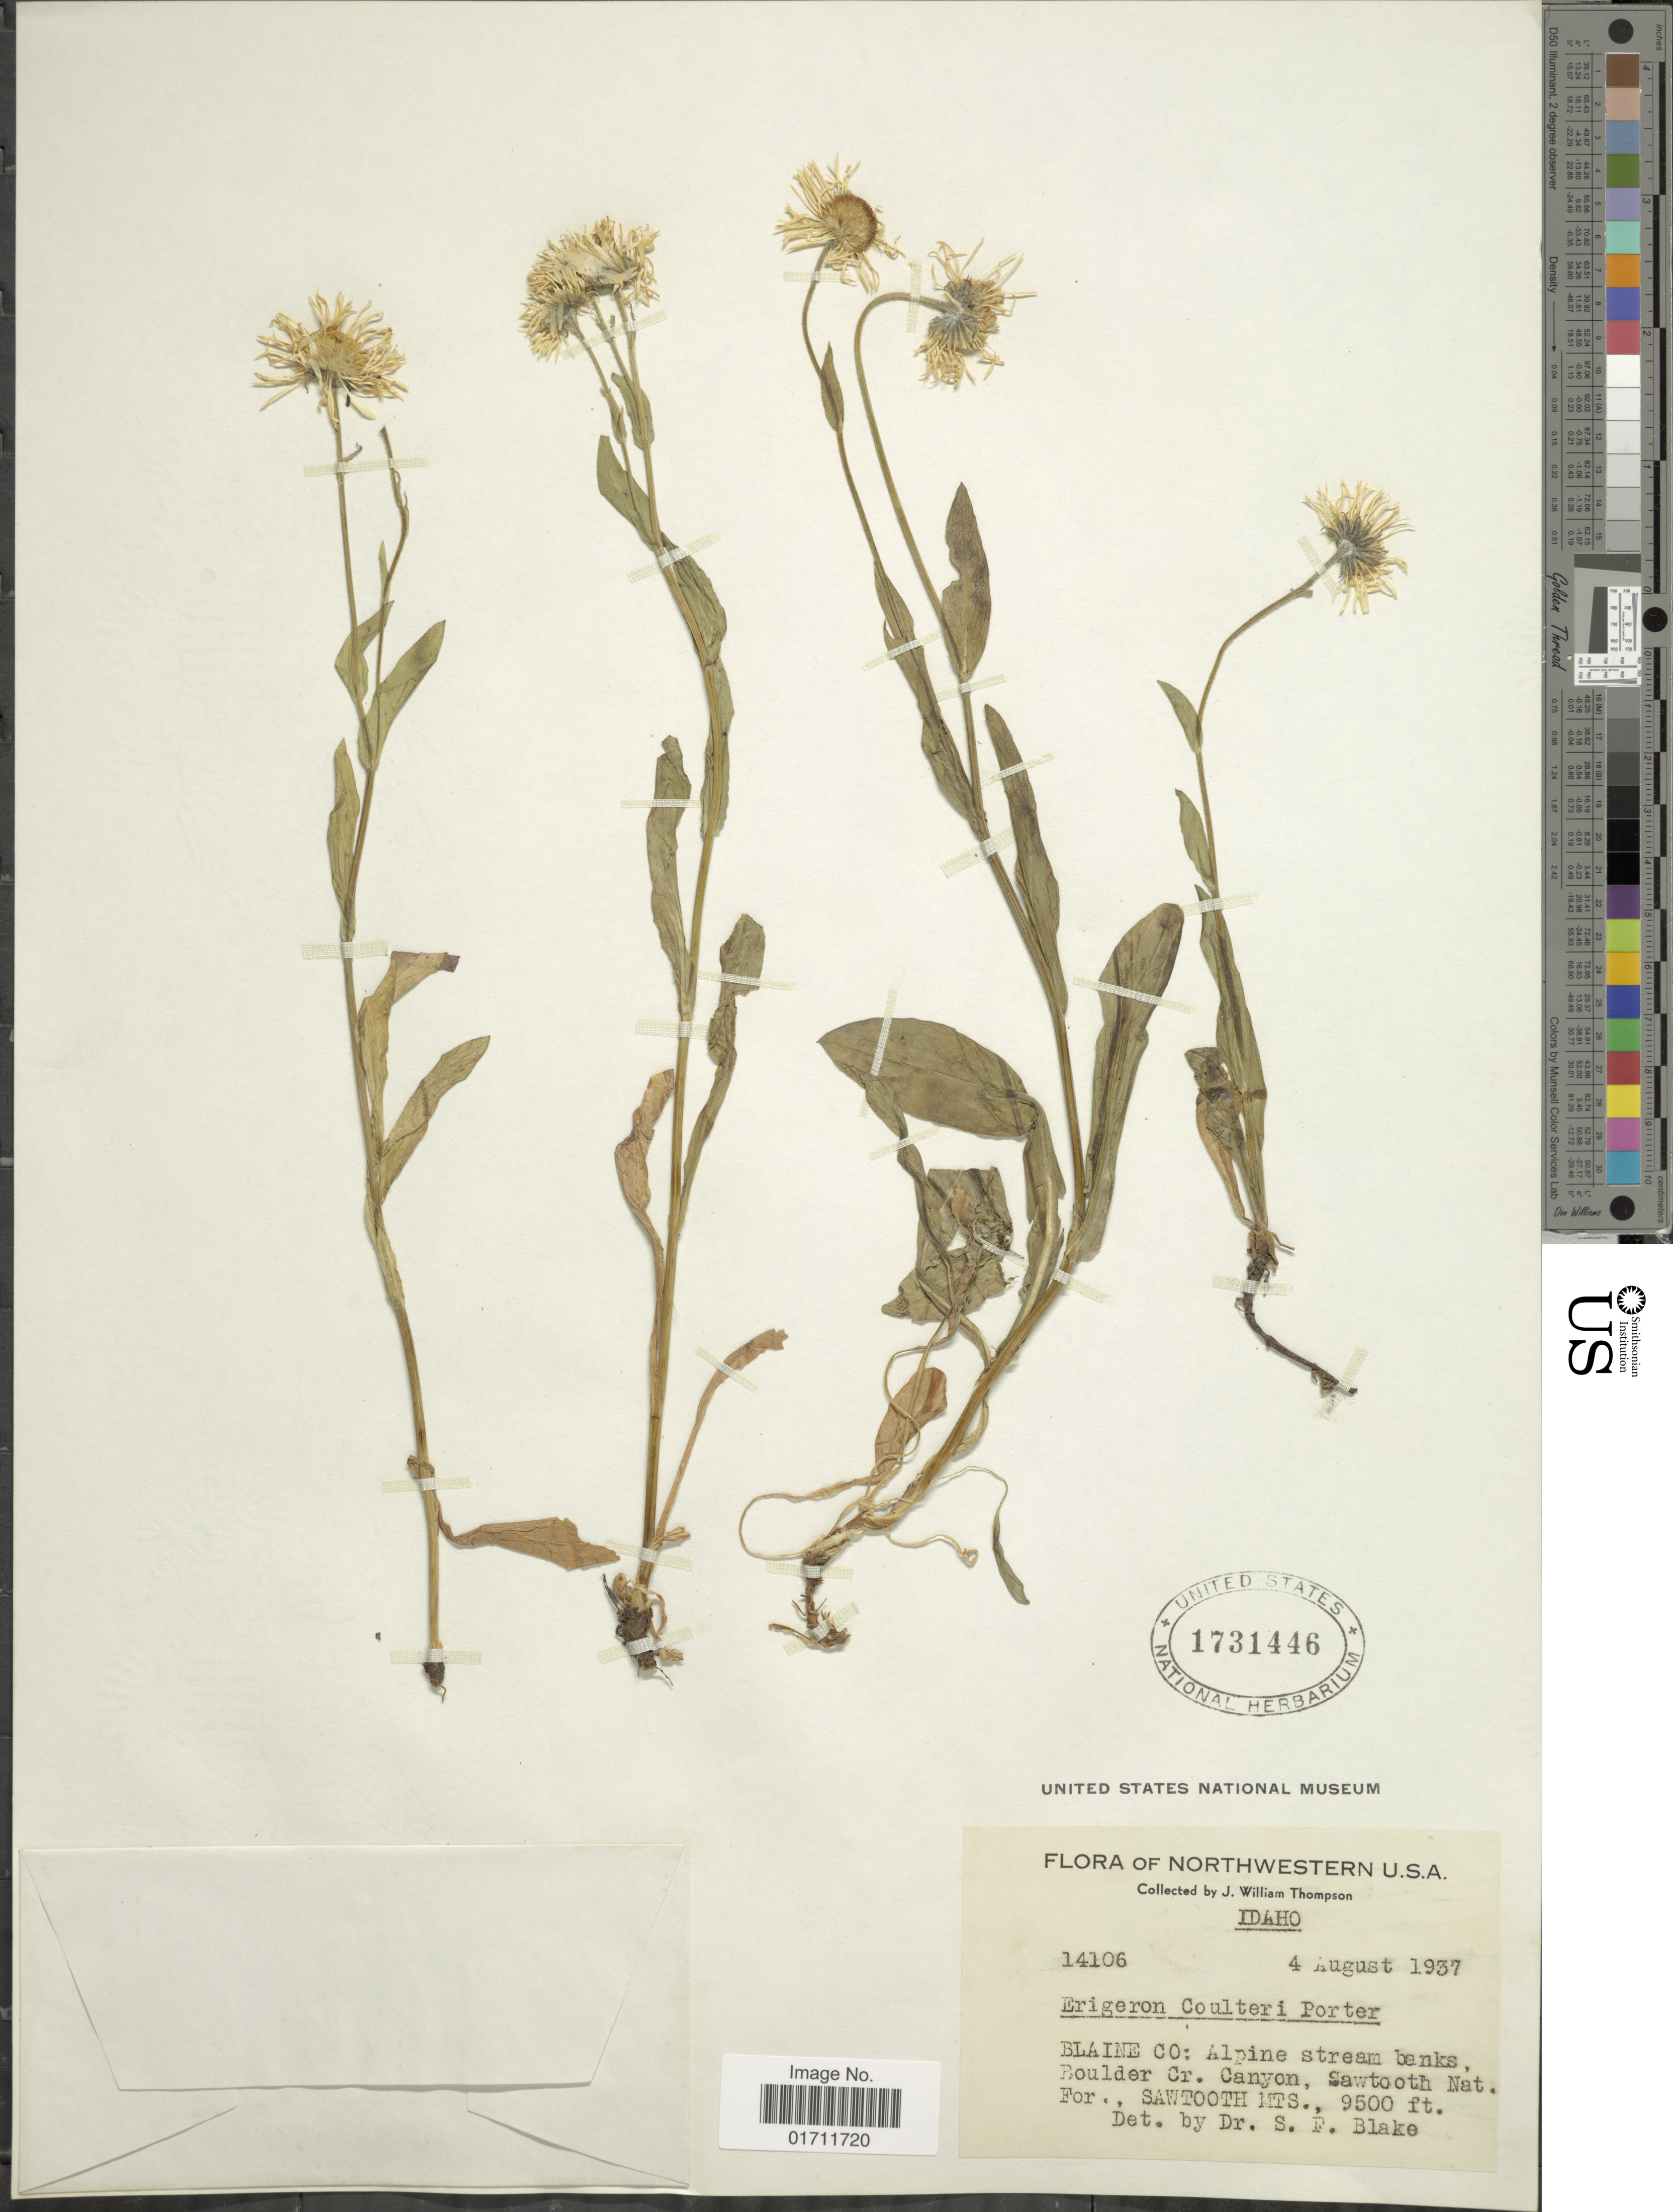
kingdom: Plantae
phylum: Tracheophyta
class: Magnoliopsida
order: Asterales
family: Asteraceae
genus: Erigeron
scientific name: Erigeron coulteri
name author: Porter in Porter & J.M. Coult.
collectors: J. W. Thompson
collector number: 14106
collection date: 1937-08-04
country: United States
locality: Northwestern U.S.A., Blaine Co: Alpine stream banks, Boulders Cr. Canyon, Swatooth Nat. For., Sawtooth Mts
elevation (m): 2896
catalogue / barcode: US 1731446